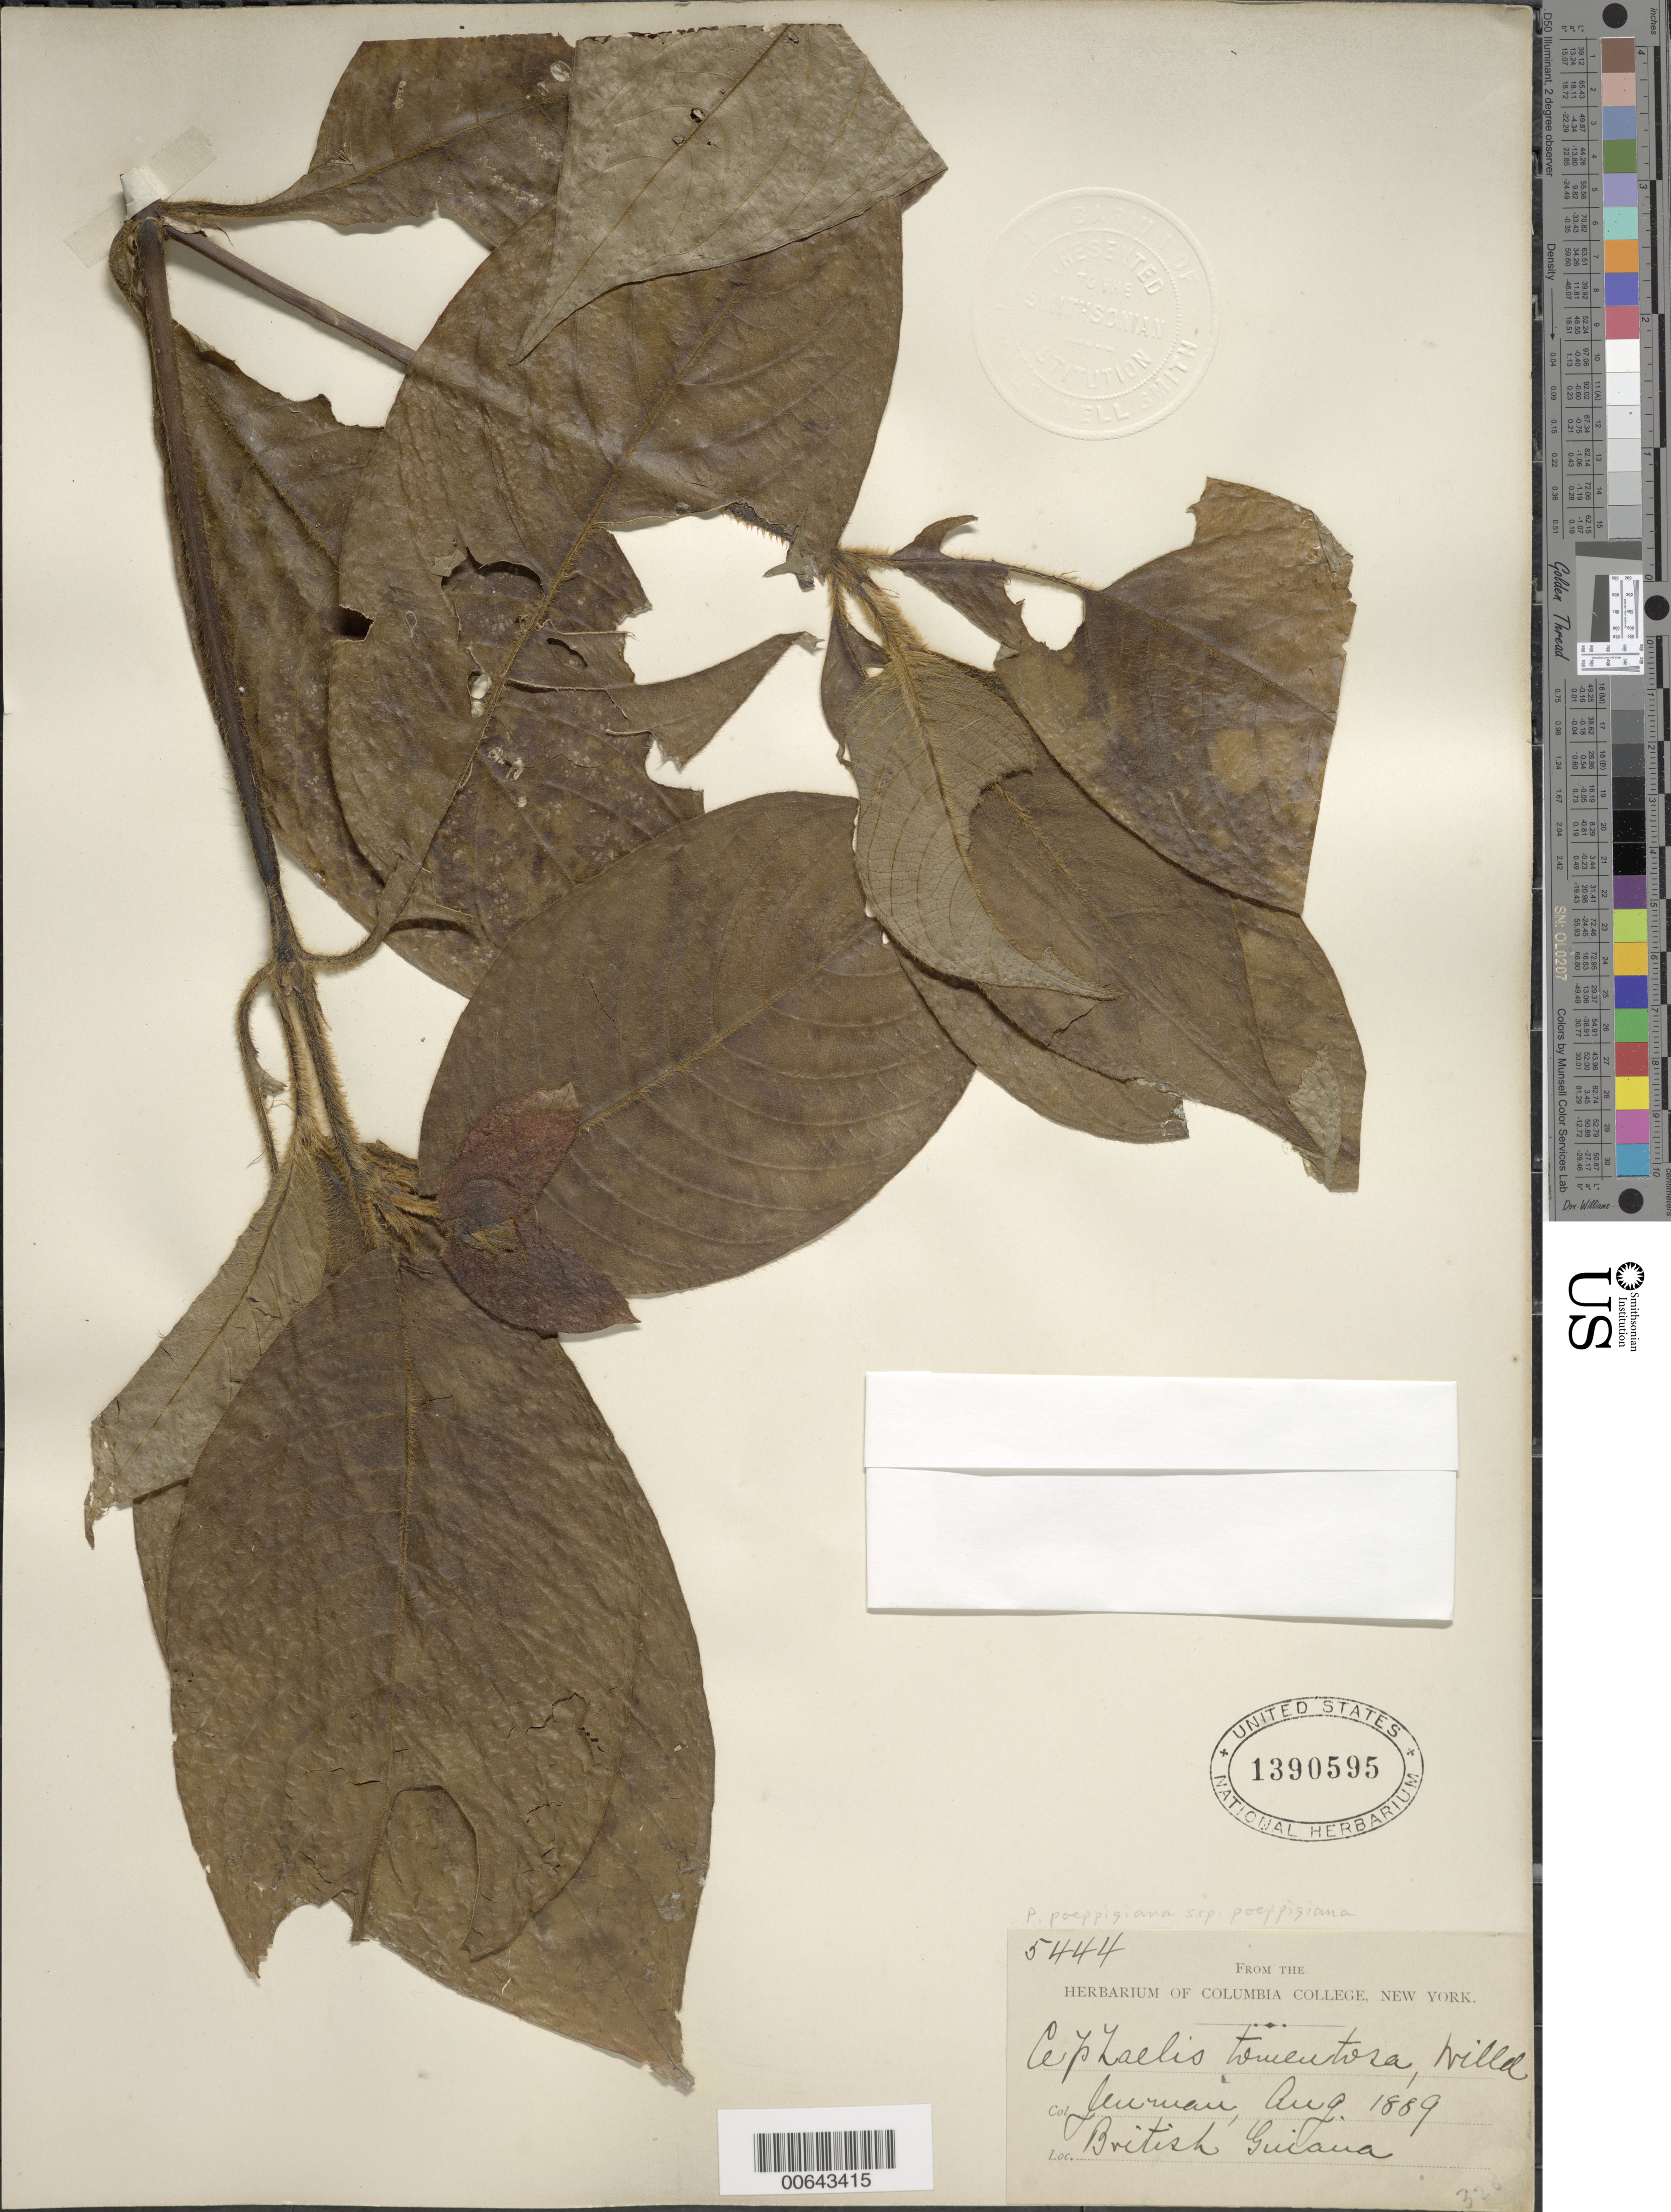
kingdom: Plantae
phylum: Tracheophyta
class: Magnoliopsida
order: Gentianales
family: Rubiaceae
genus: Palicourea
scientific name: Palicourea tomentosa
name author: (Aubl.) Borhidi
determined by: Kirkbride, J. H., Jr.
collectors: G. S. Jenman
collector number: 5444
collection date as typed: August 1889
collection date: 1889-08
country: Guyana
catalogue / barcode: US 1390595